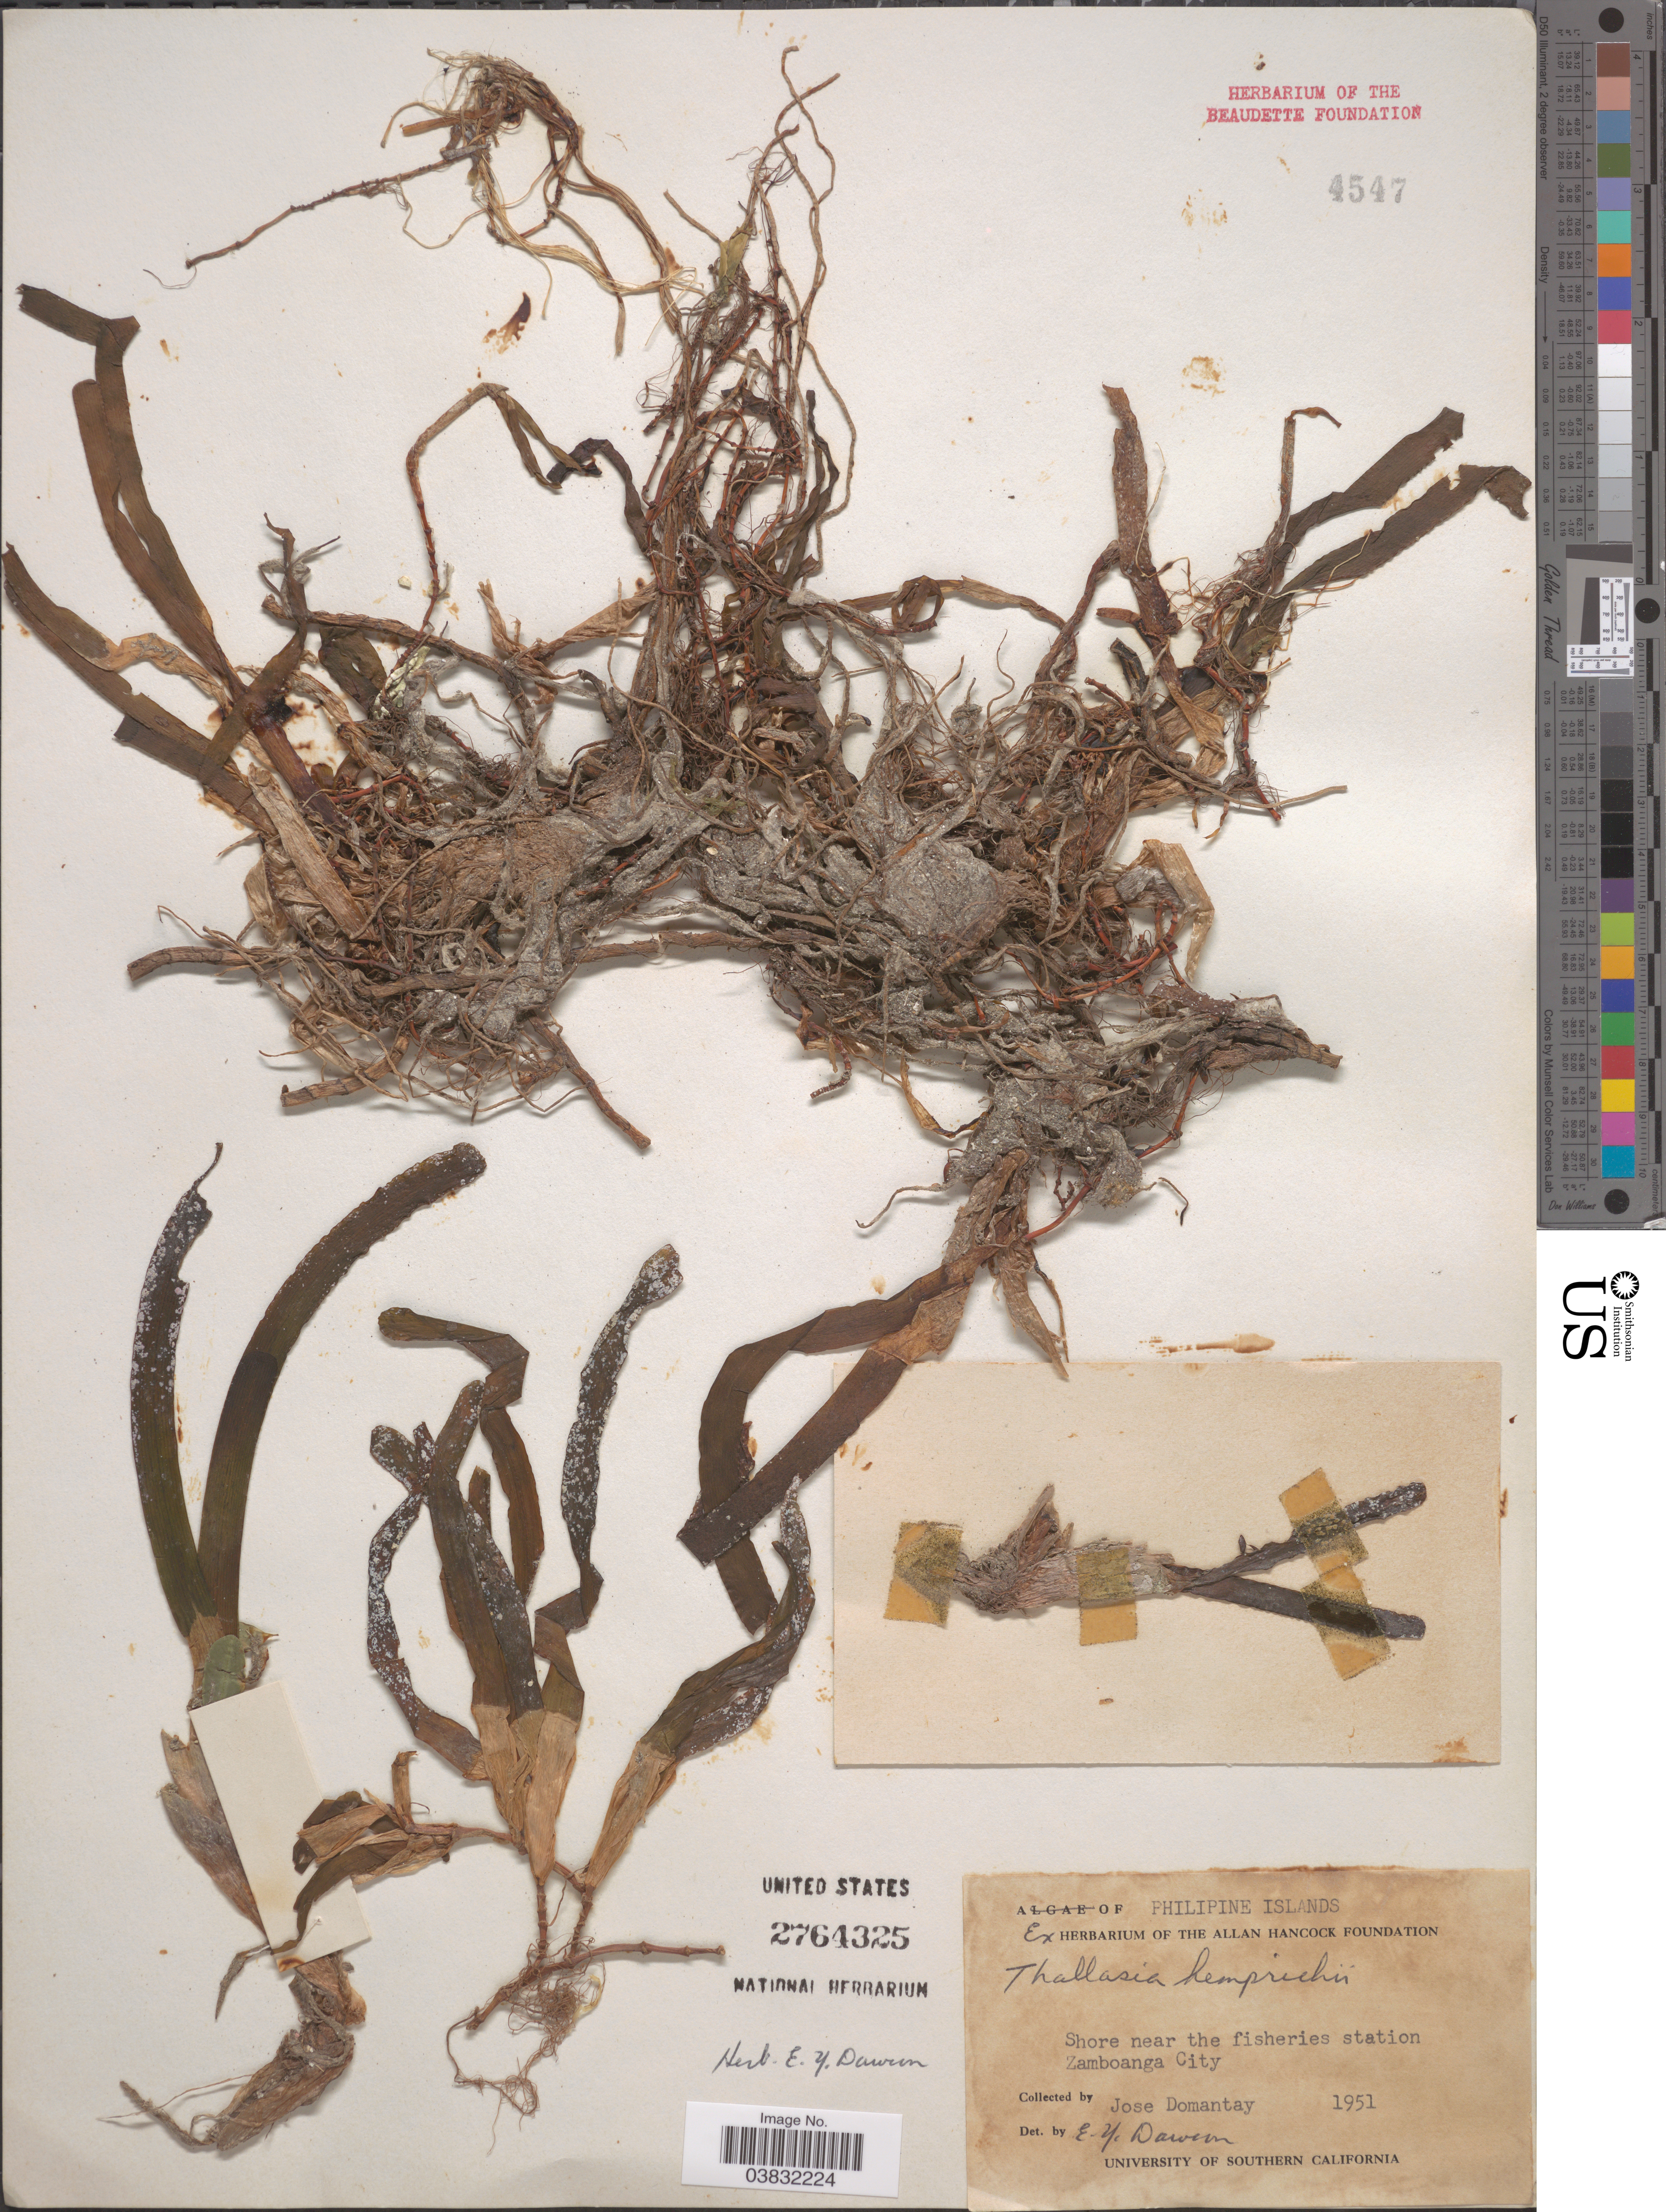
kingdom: Plantae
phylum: Tracheophyta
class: Liliopsida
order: Alismatales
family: Hydrocharitaceae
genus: Thalassia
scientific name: Thalassia hemprichii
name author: Asch.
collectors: J. Domantay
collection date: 1951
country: Philippines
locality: Shore near the fisheries station. Zamboanga City.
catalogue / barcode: US 2764325